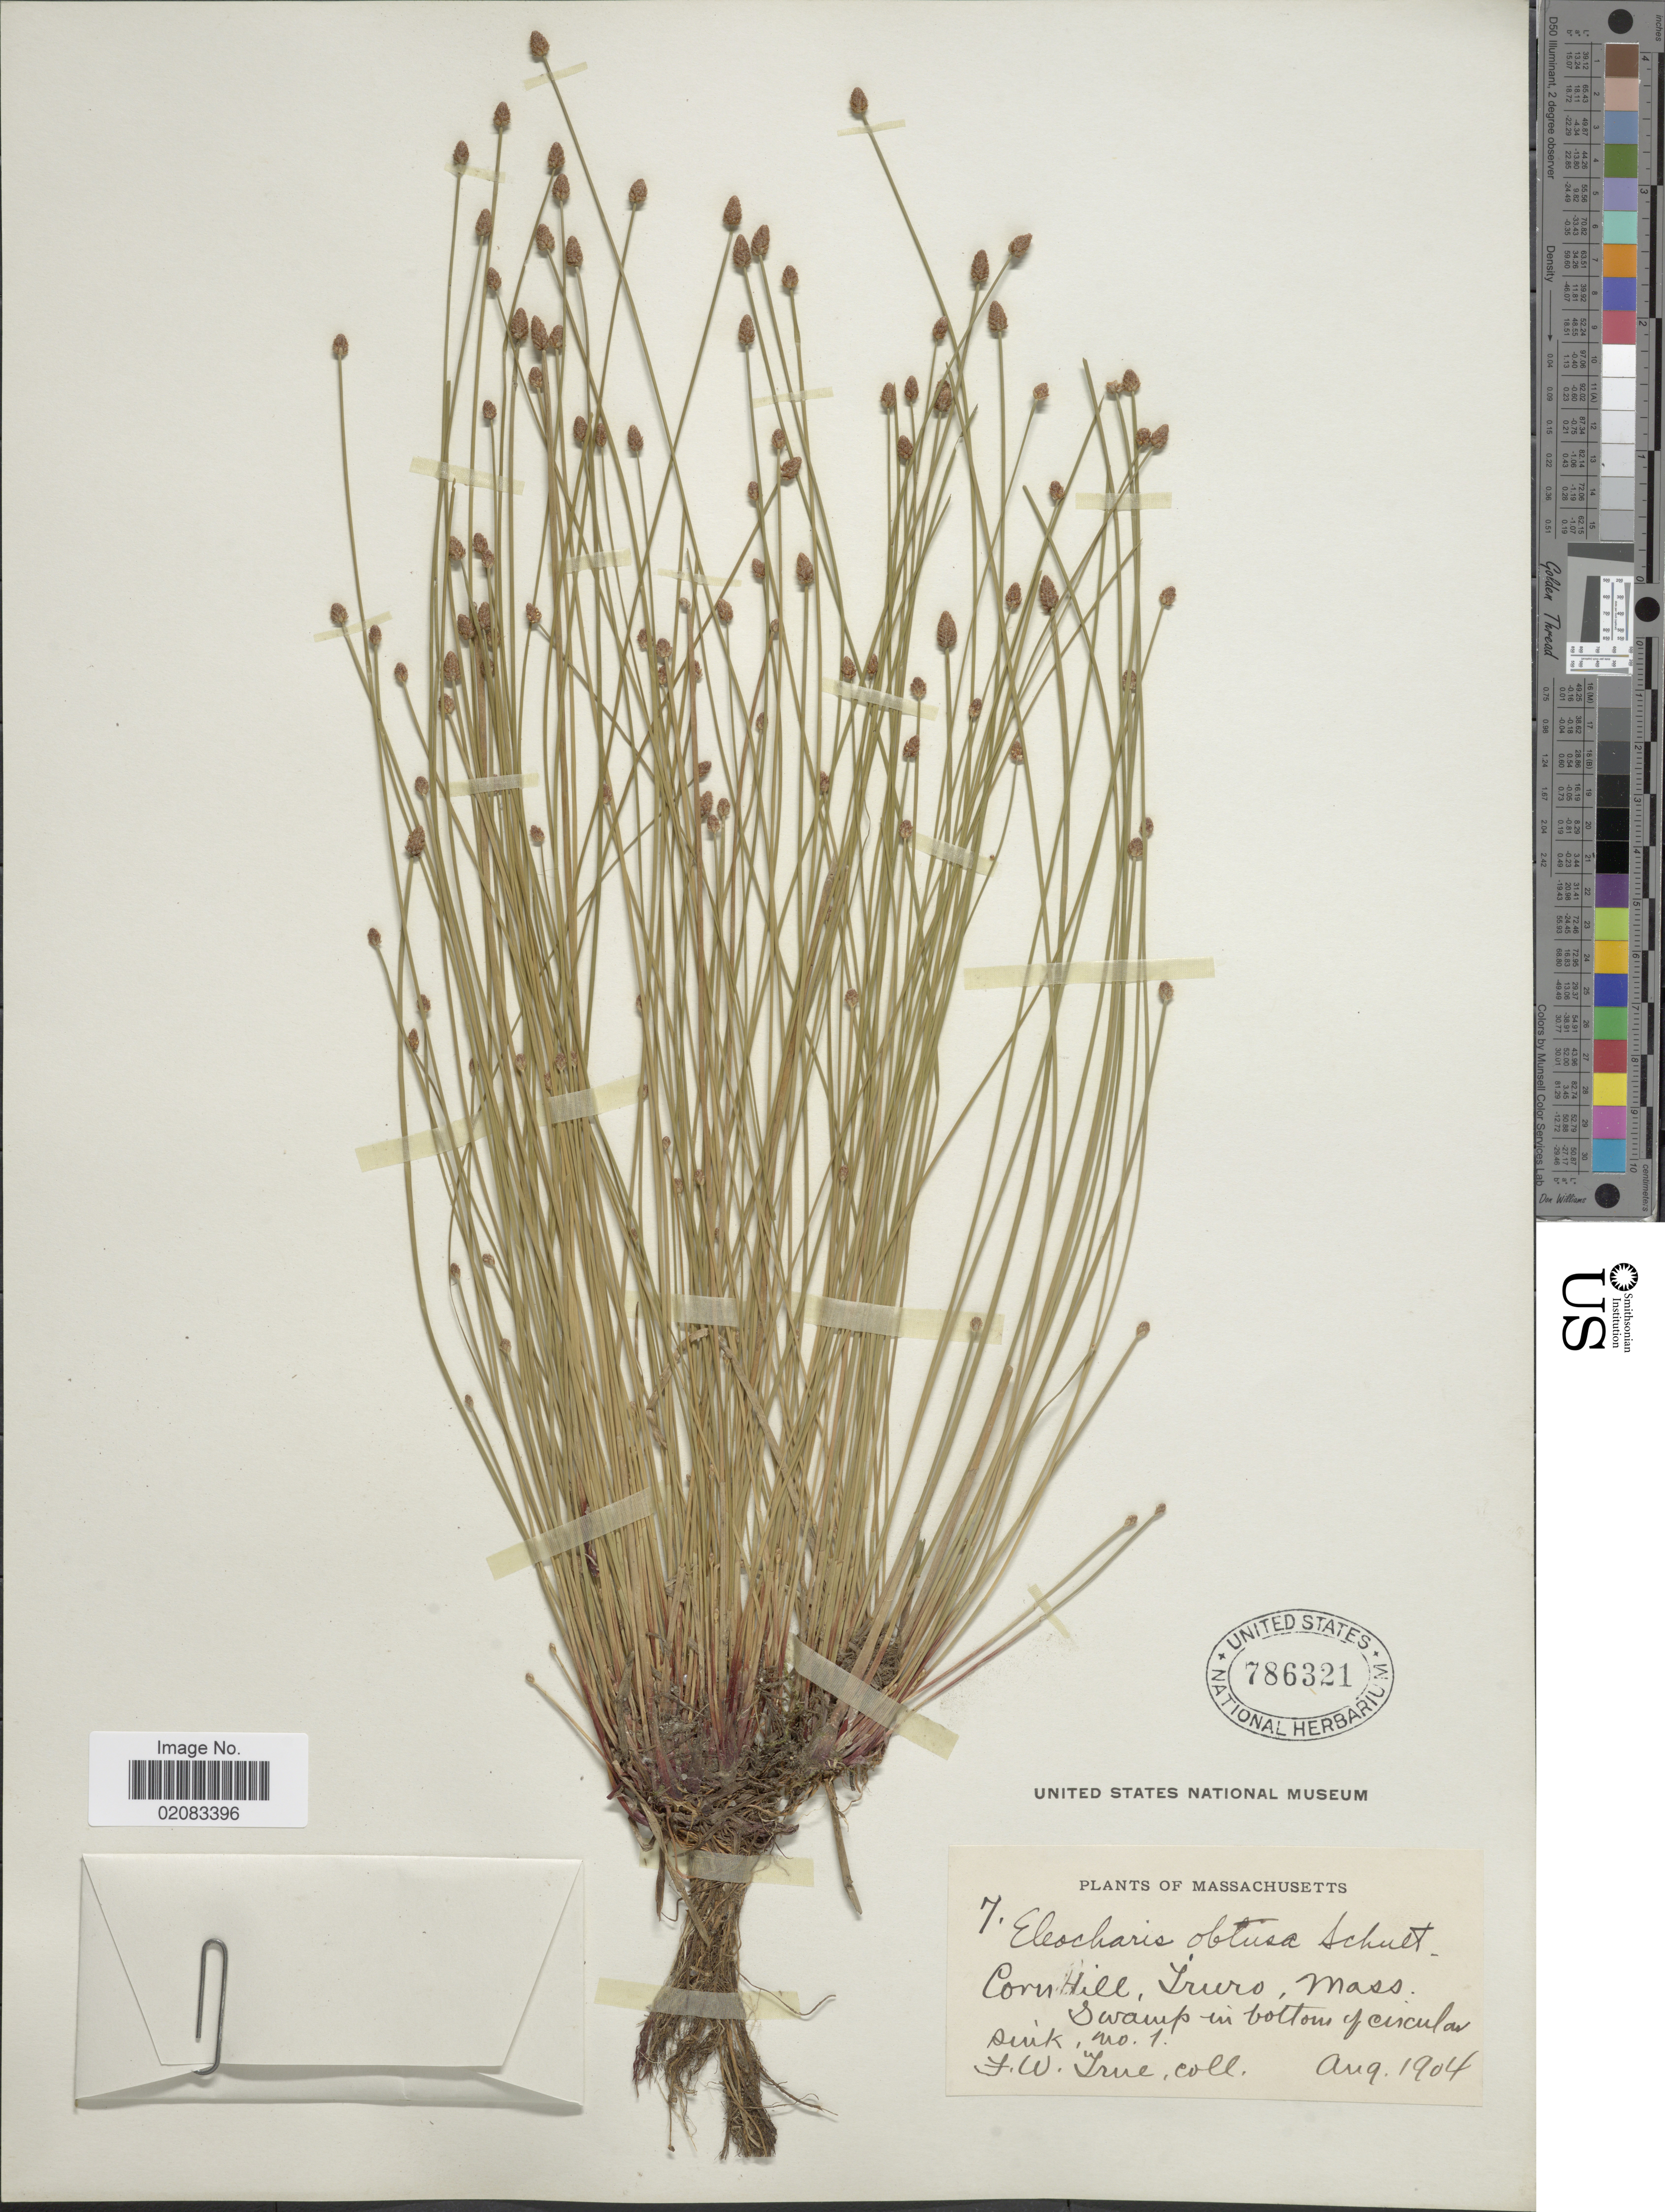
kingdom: Plantae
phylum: Tracheophyta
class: Liliopsida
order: Poales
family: Cyperaceae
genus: Eleocharis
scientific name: Eleocharis obtusa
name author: (Willd.) Schult.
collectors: F. Irne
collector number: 7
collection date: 1904-08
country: United States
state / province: Massachusetts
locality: Corn Hill, Iruro, swamp in bottom of circular sink no 1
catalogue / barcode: US 786321